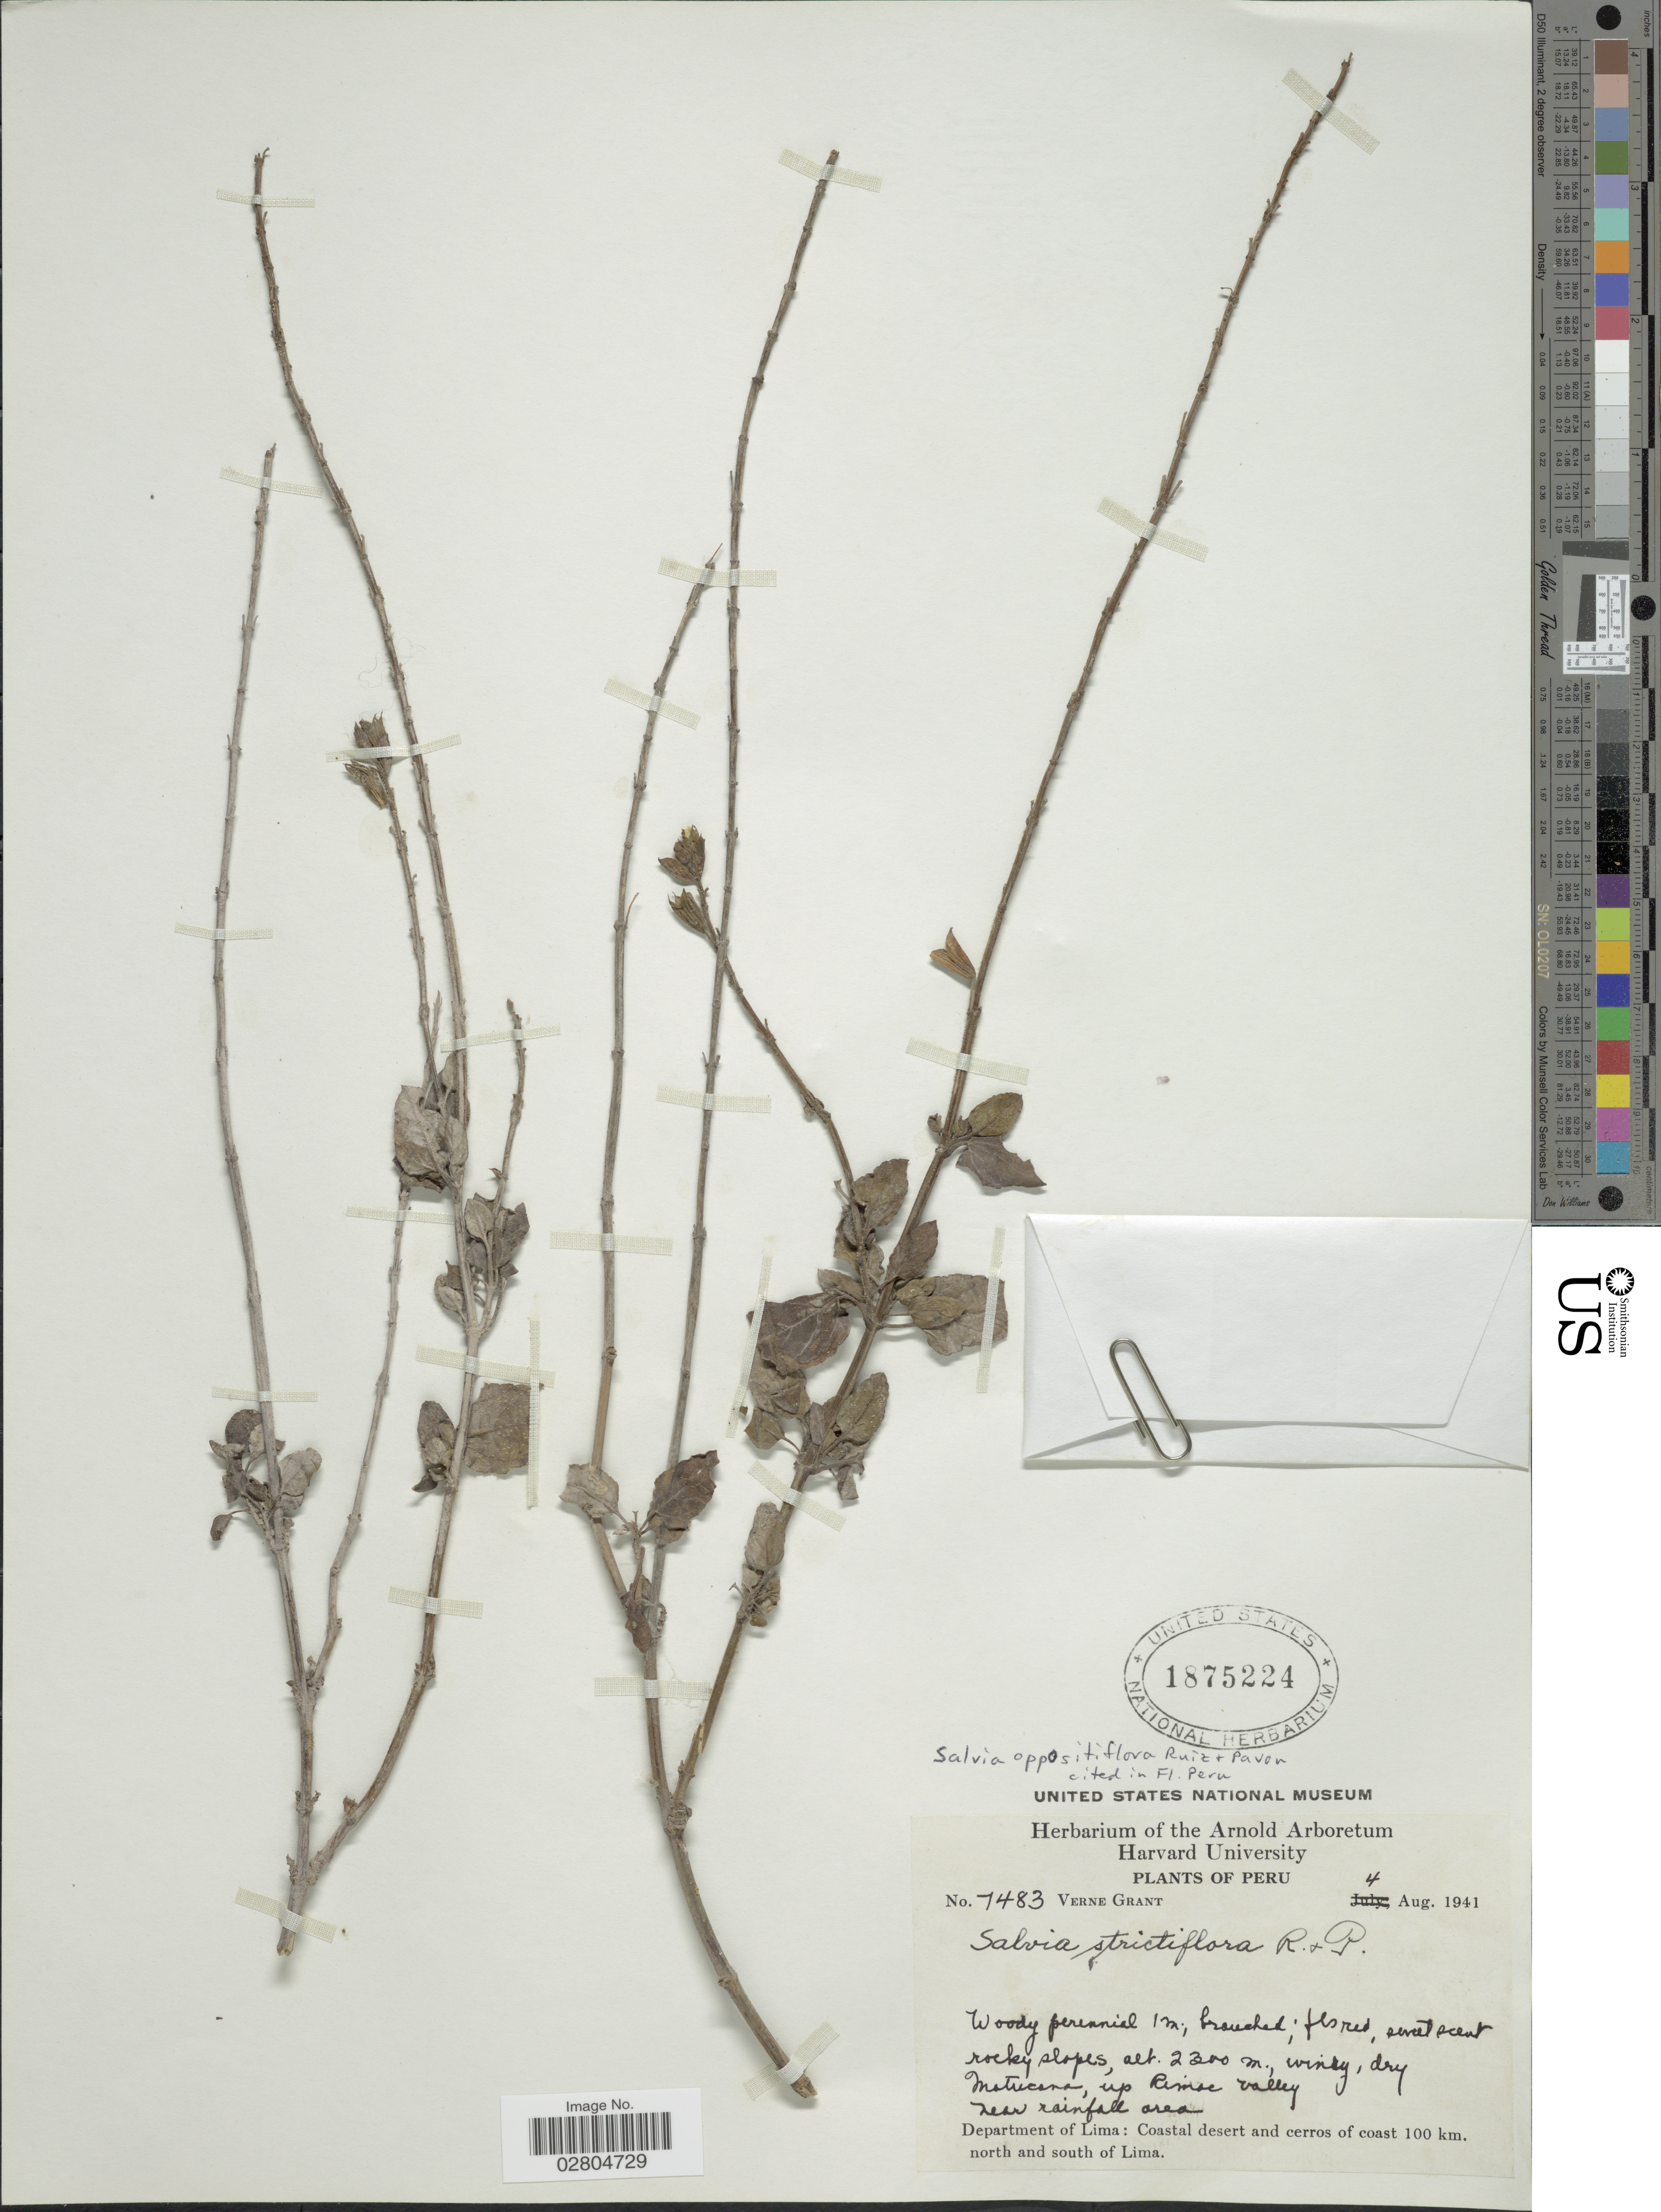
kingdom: Plantae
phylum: Tracheophyta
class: Magnoliopsida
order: Lamiales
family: Lamiaceae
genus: Salvia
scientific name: Salvia oppositiflora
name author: Ruiz & Pav.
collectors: V. Grant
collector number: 7483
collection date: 1941-08-04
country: Peru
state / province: Lima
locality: Matucana, up Rumoc Valley near rainfall area. Department of Lima: Coastal desert and cerros of coast 100 km. north and south of Lima.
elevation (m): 2300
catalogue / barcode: US 1875224